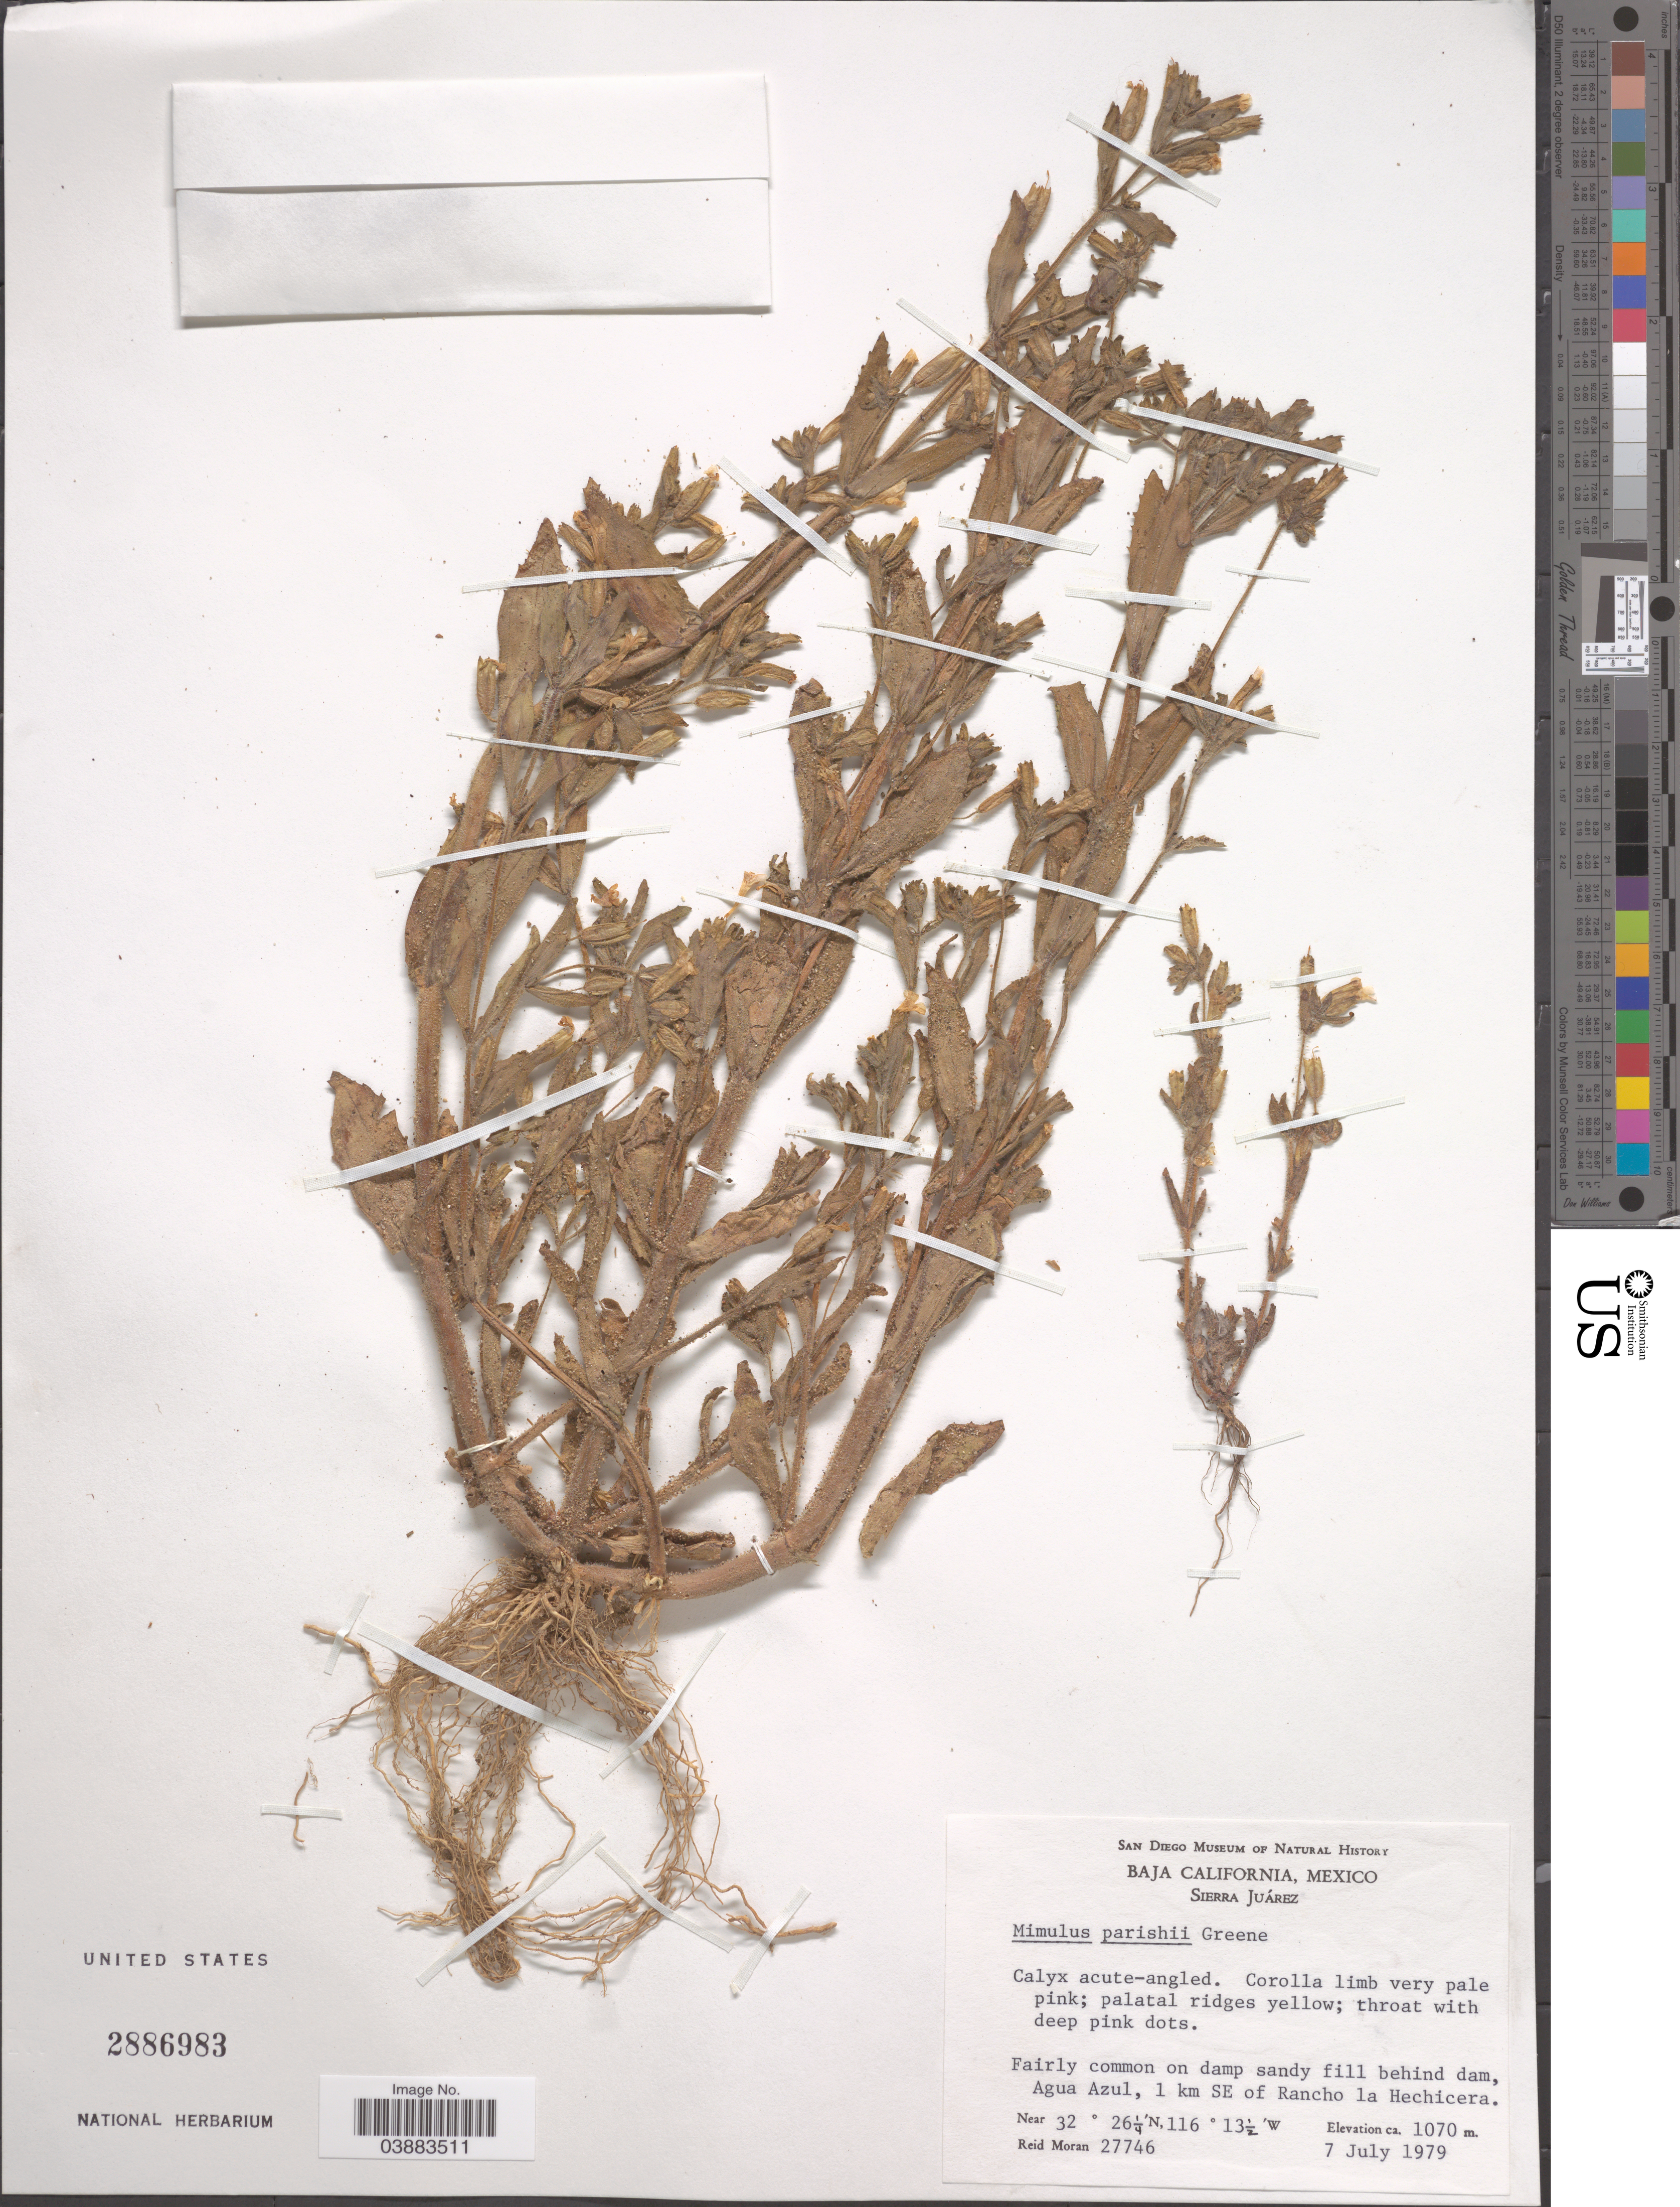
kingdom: Plantae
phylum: Tracheophyta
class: Magnoliopsida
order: Lamiales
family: Phrymaceae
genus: Mimulus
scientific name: Mimulus parishii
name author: Greene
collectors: R. V. Moran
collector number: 27746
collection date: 1979-07-07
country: Mexico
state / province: Baja California Norte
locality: Sierra Juárez. Behin dam, Agua Azul, 1 km SE of Rancho la Hechicera.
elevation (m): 1070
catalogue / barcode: US 2886983